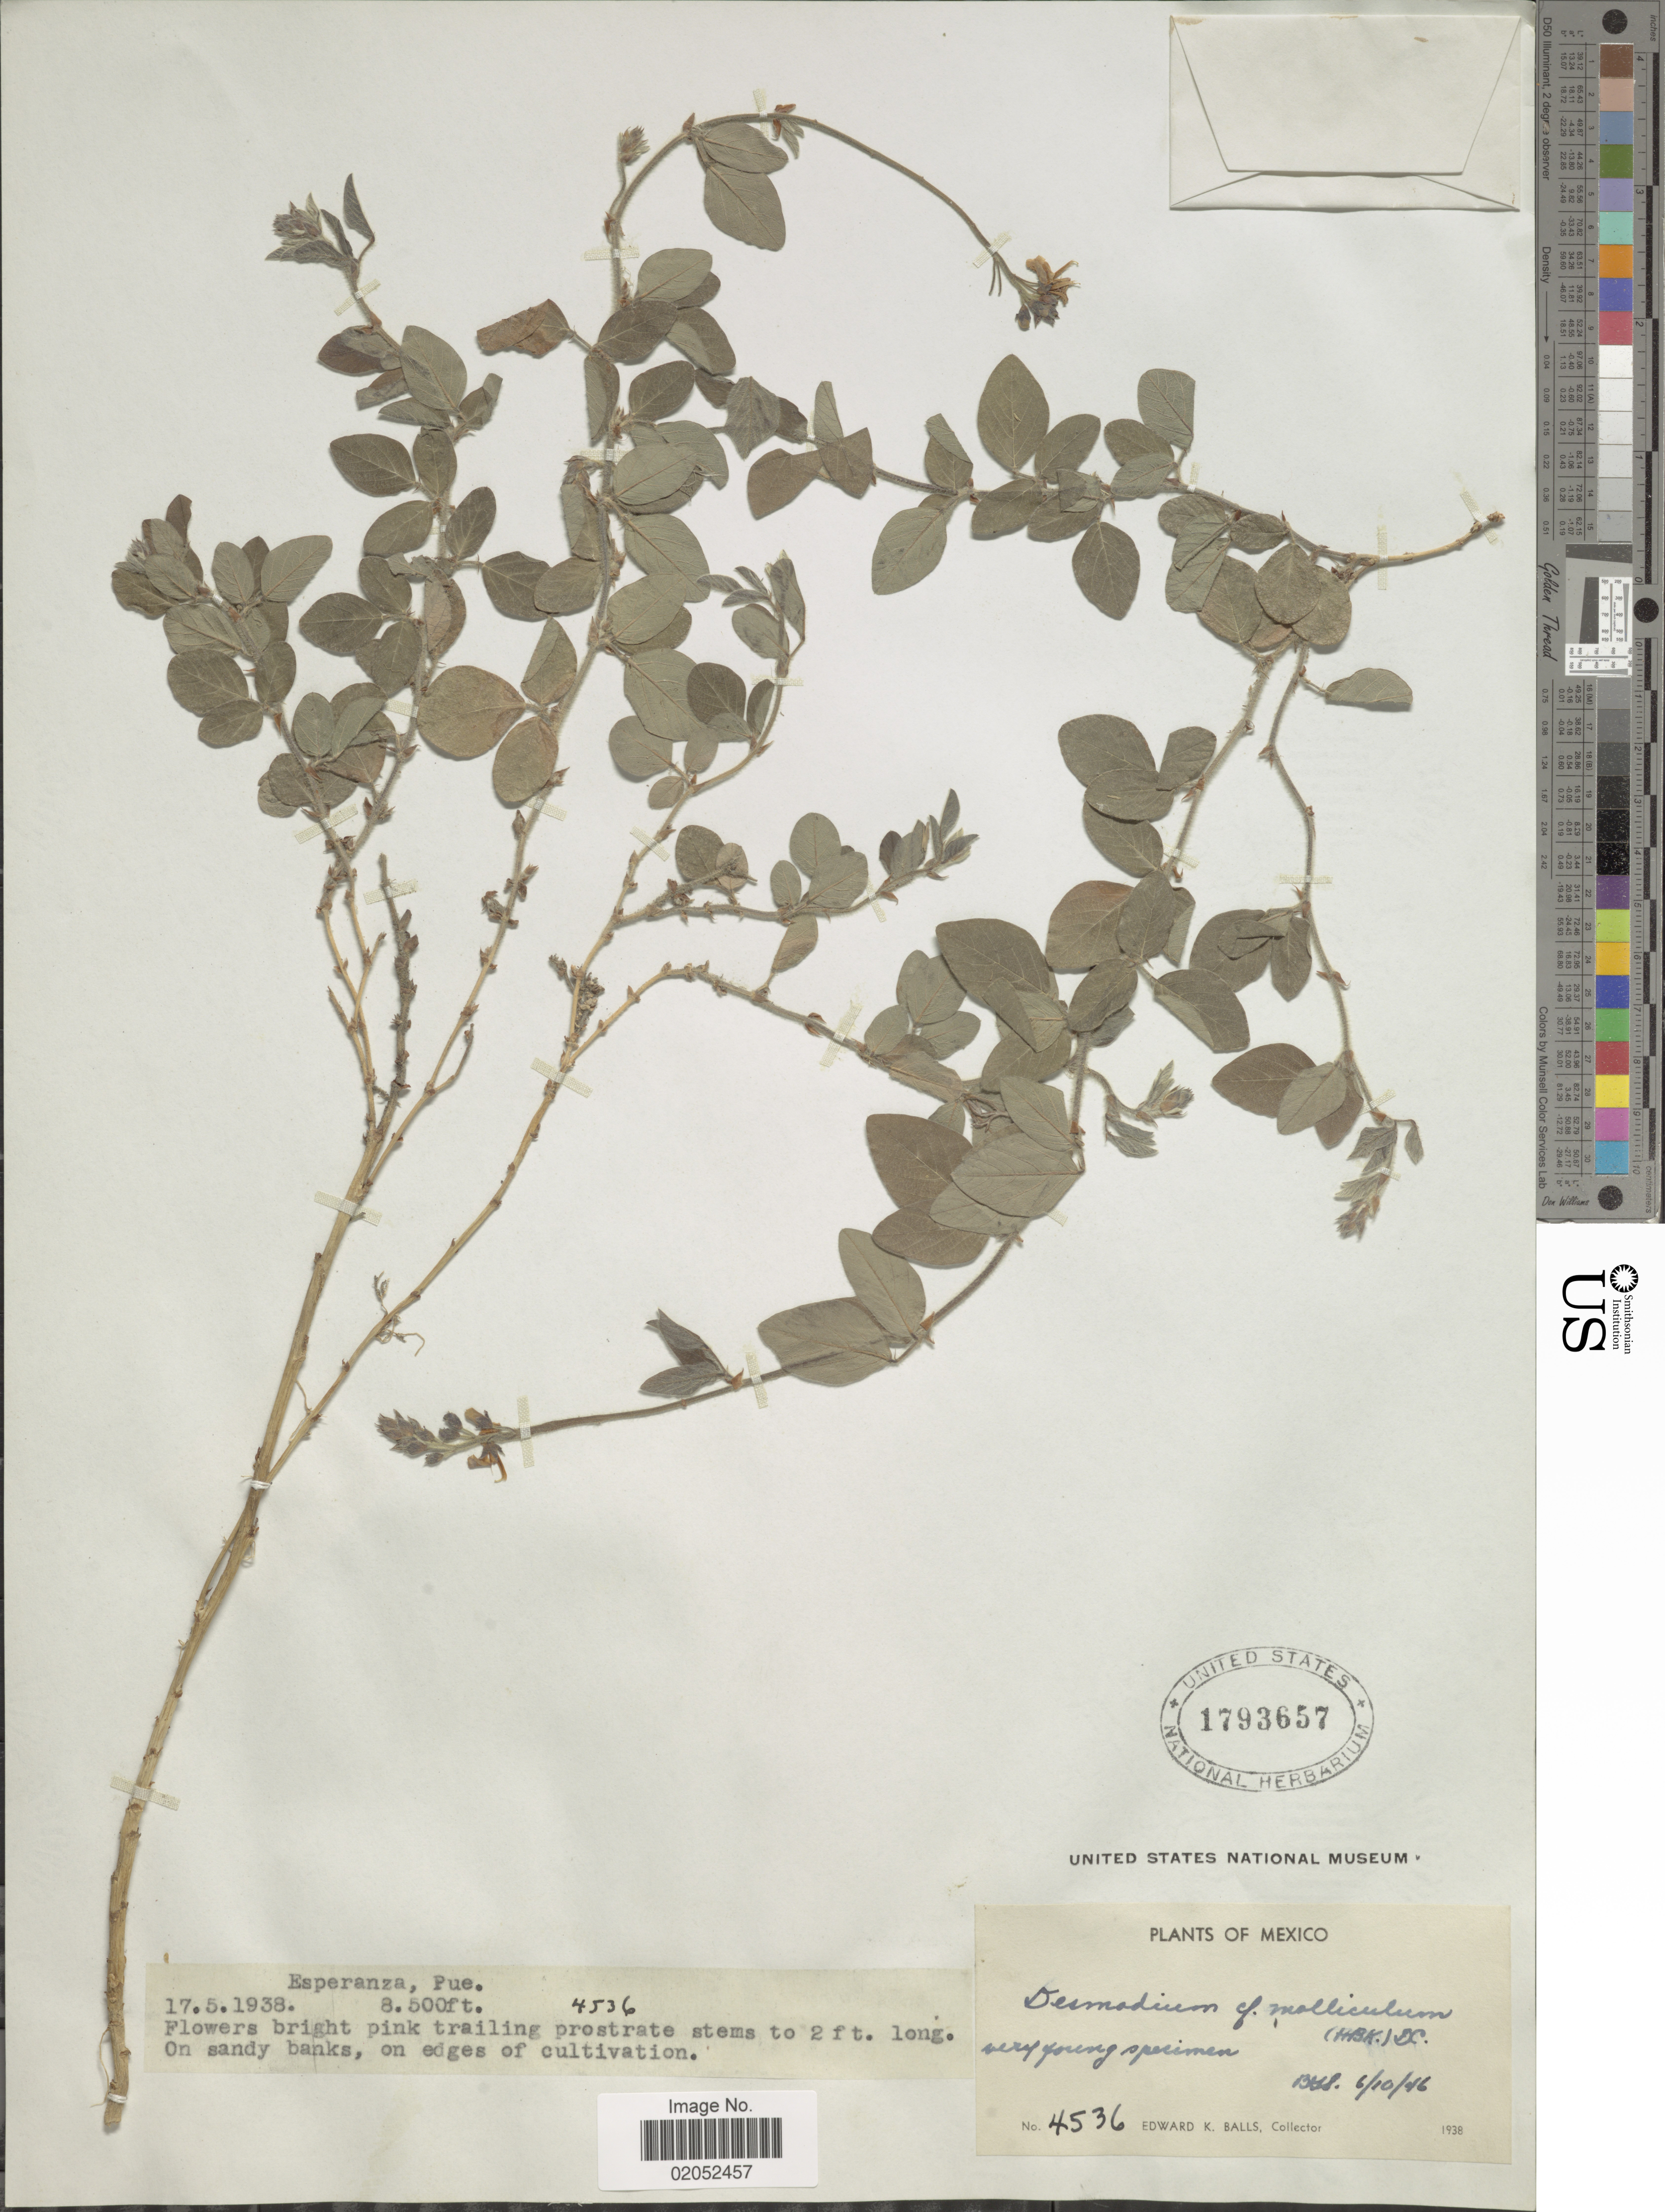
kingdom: Plantae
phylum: Tracheophyta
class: Magnoliopsida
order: Fabales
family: Fabaceae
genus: Desmodium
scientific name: Desmodium molliculum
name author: (Kunth) DC.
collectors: E. K. Balls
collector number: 4536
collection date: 1938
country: Mexico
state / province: Puebla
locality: Esperanza, Pue.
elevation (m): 2591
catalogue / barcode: US 1793657